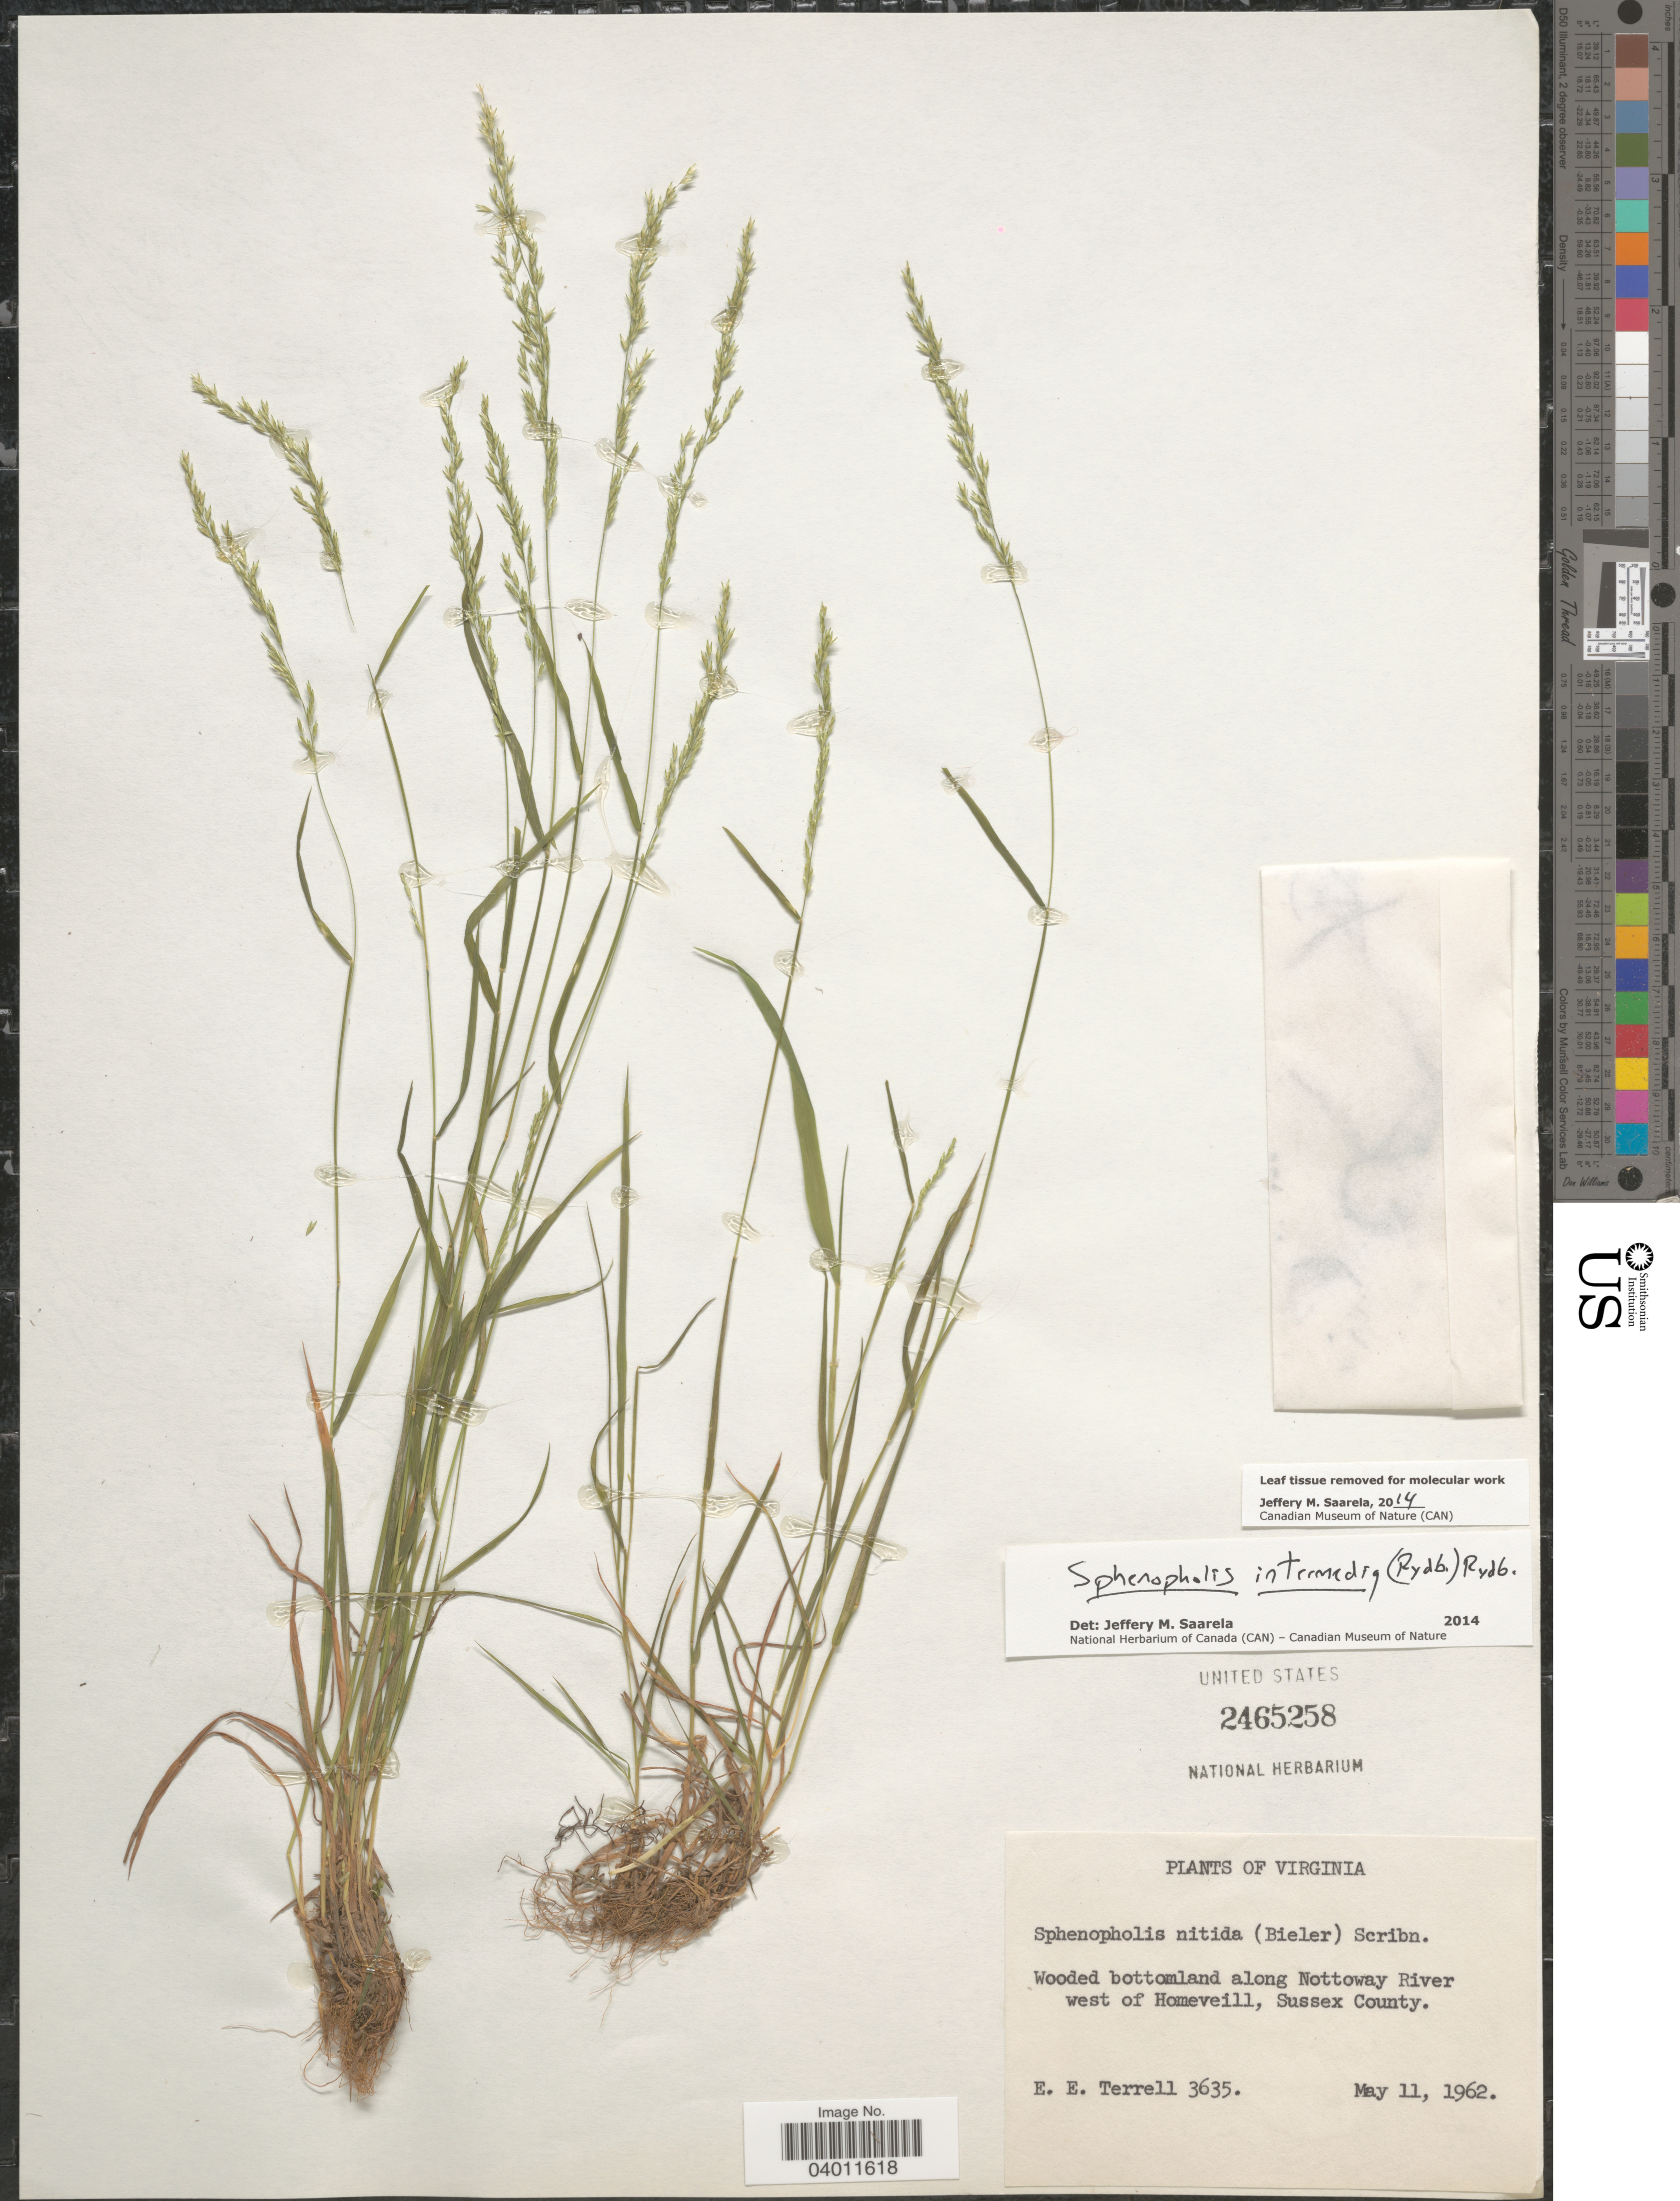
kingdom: Plantae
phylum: Tracheophyta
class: Liliopsida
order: Poales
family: Poaceae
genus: Sphenopholis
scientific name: Sphenopholis nitida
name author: (Biehler) Scribn.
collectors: E. E. Terrell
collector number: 3635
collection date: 1962-05-11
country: United States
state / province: Virginia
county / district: Sussex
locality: Wooded bottomland along Nottoway River west of Homeveill, Sussex County.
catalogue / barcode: US 2465258